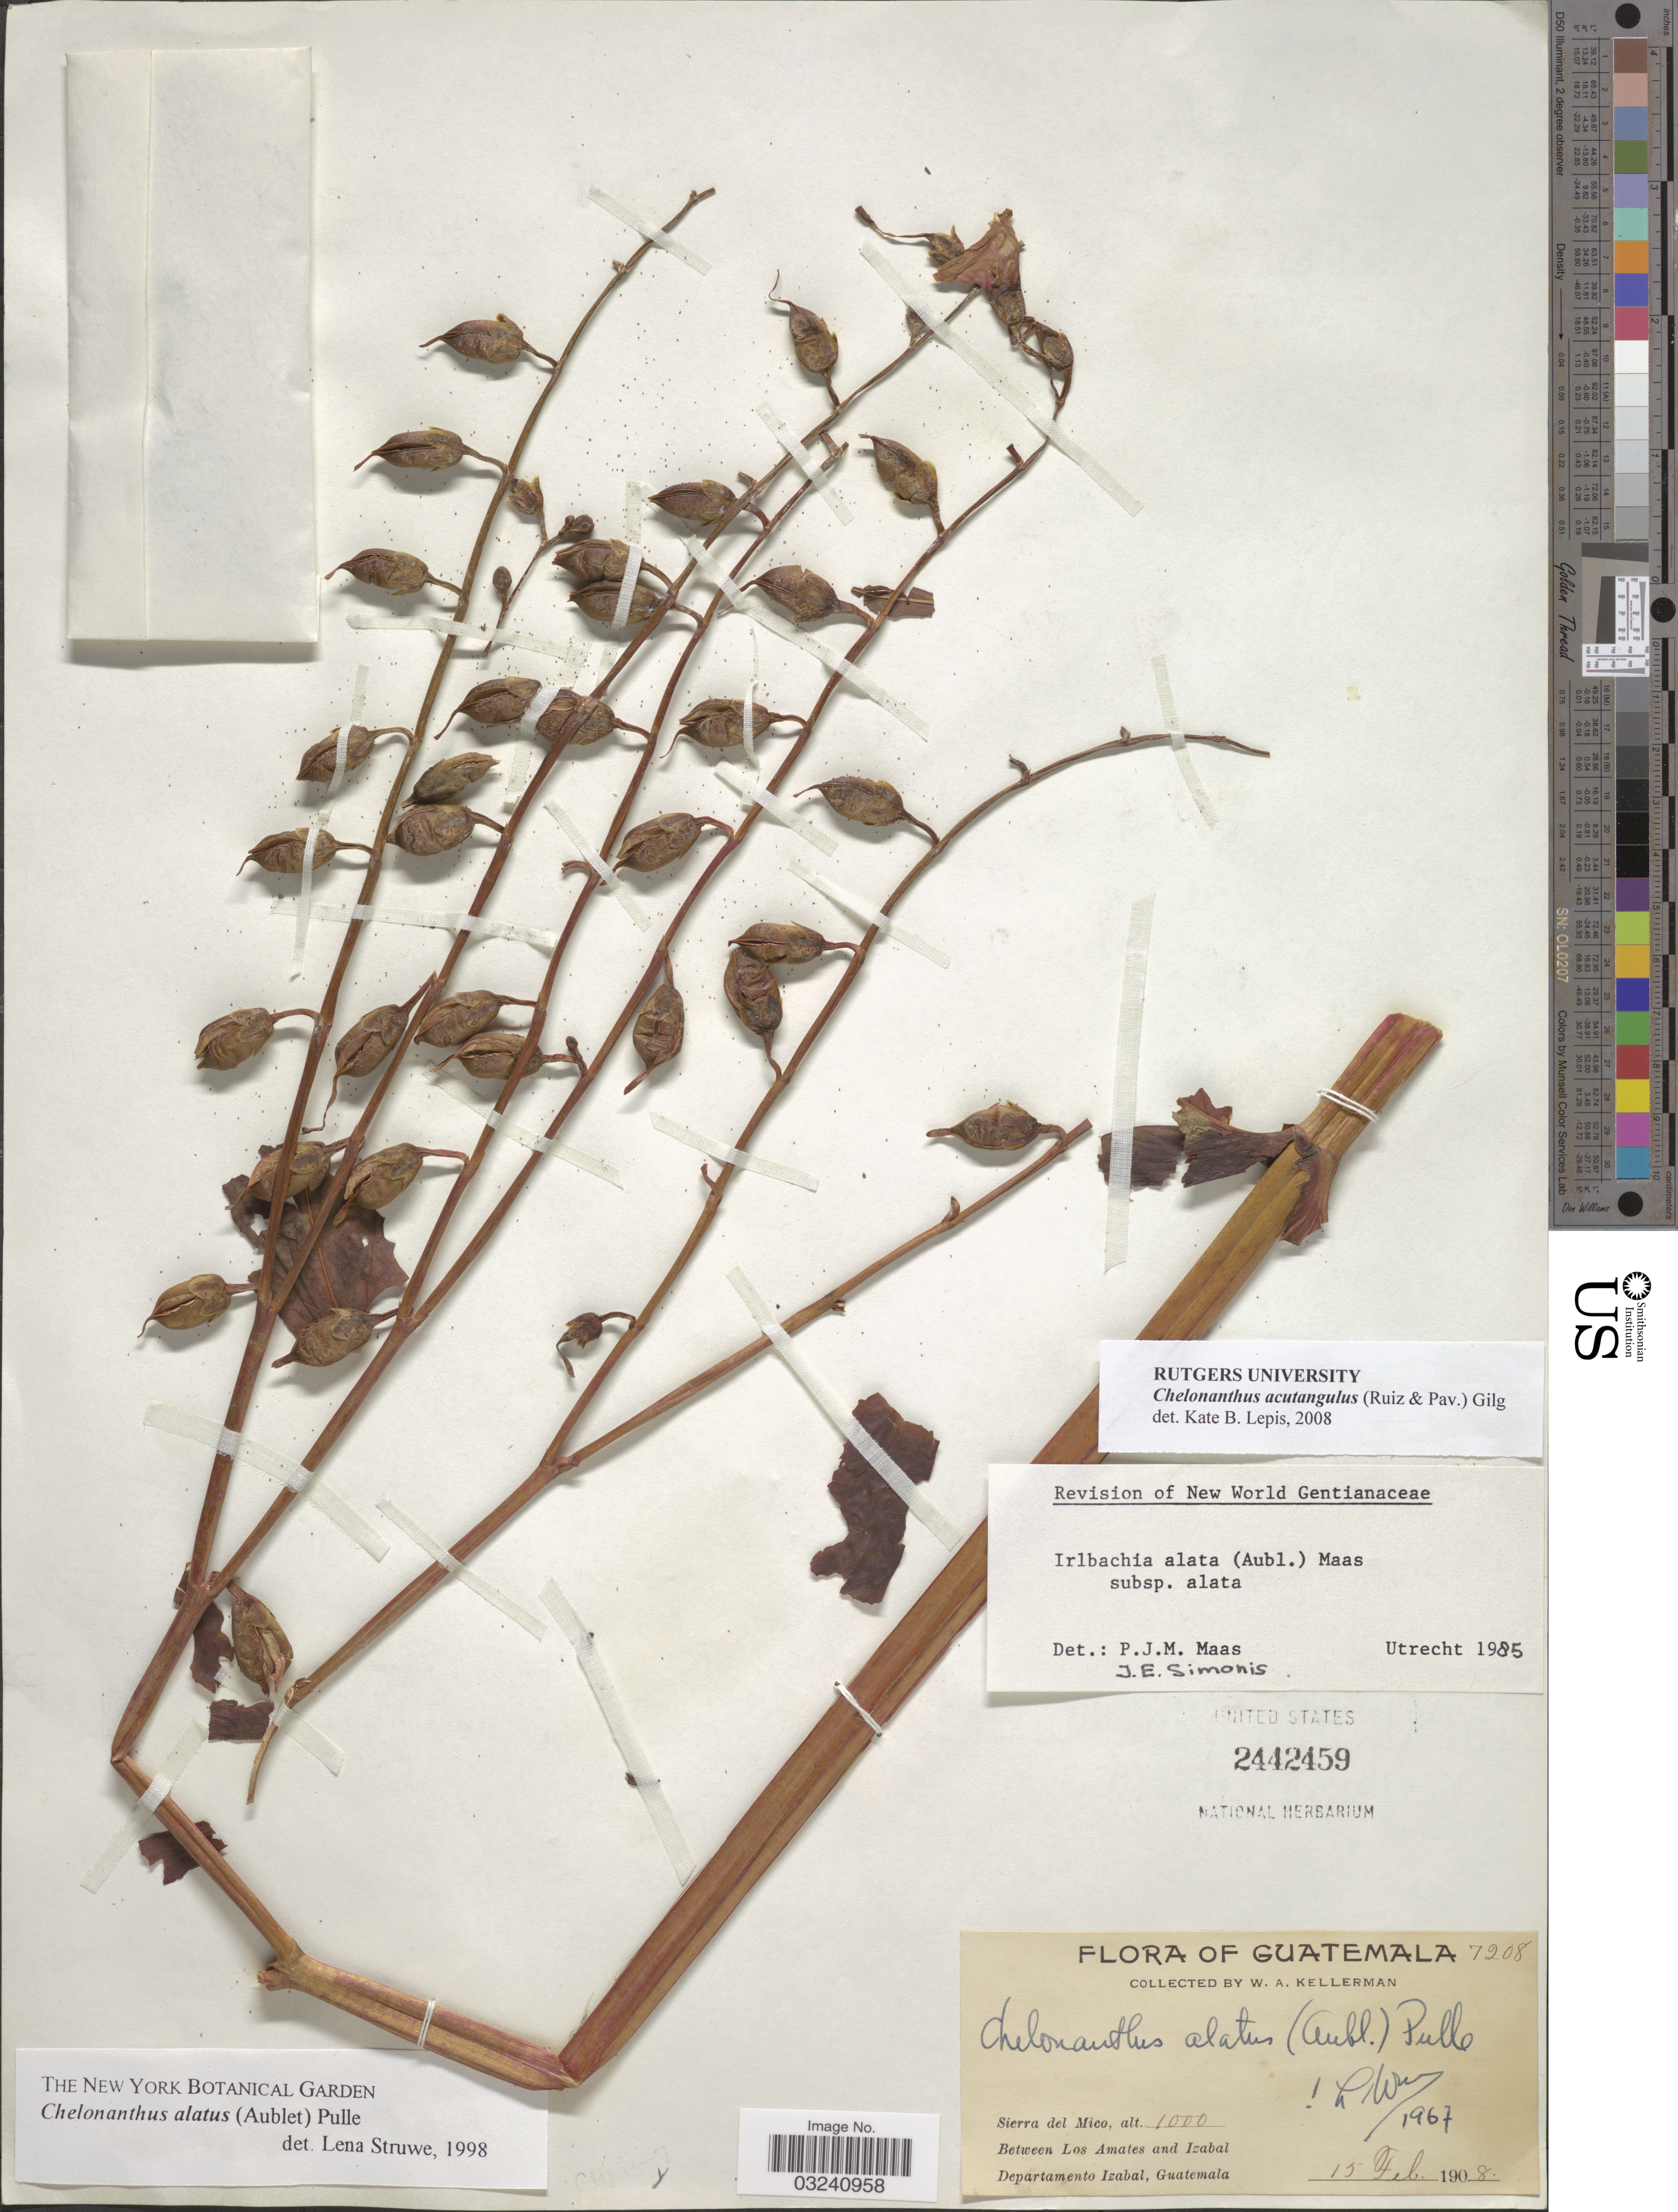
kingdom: Plantae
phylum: Tracheophyta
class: Magnoliopsida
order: Gentianales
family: Gentianaceae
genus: Chelonanthus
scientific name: Chelonanthus acutangulus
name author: (Ruiz & Pav.) Gilg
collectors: W. Kellerman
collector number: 7208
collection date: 1908-02-15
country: Guatemala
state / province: Izabal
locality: Sierra del Mico. Bedtween Los Amates and Izabal. Departamento Izabal.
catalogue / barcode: US 2442459